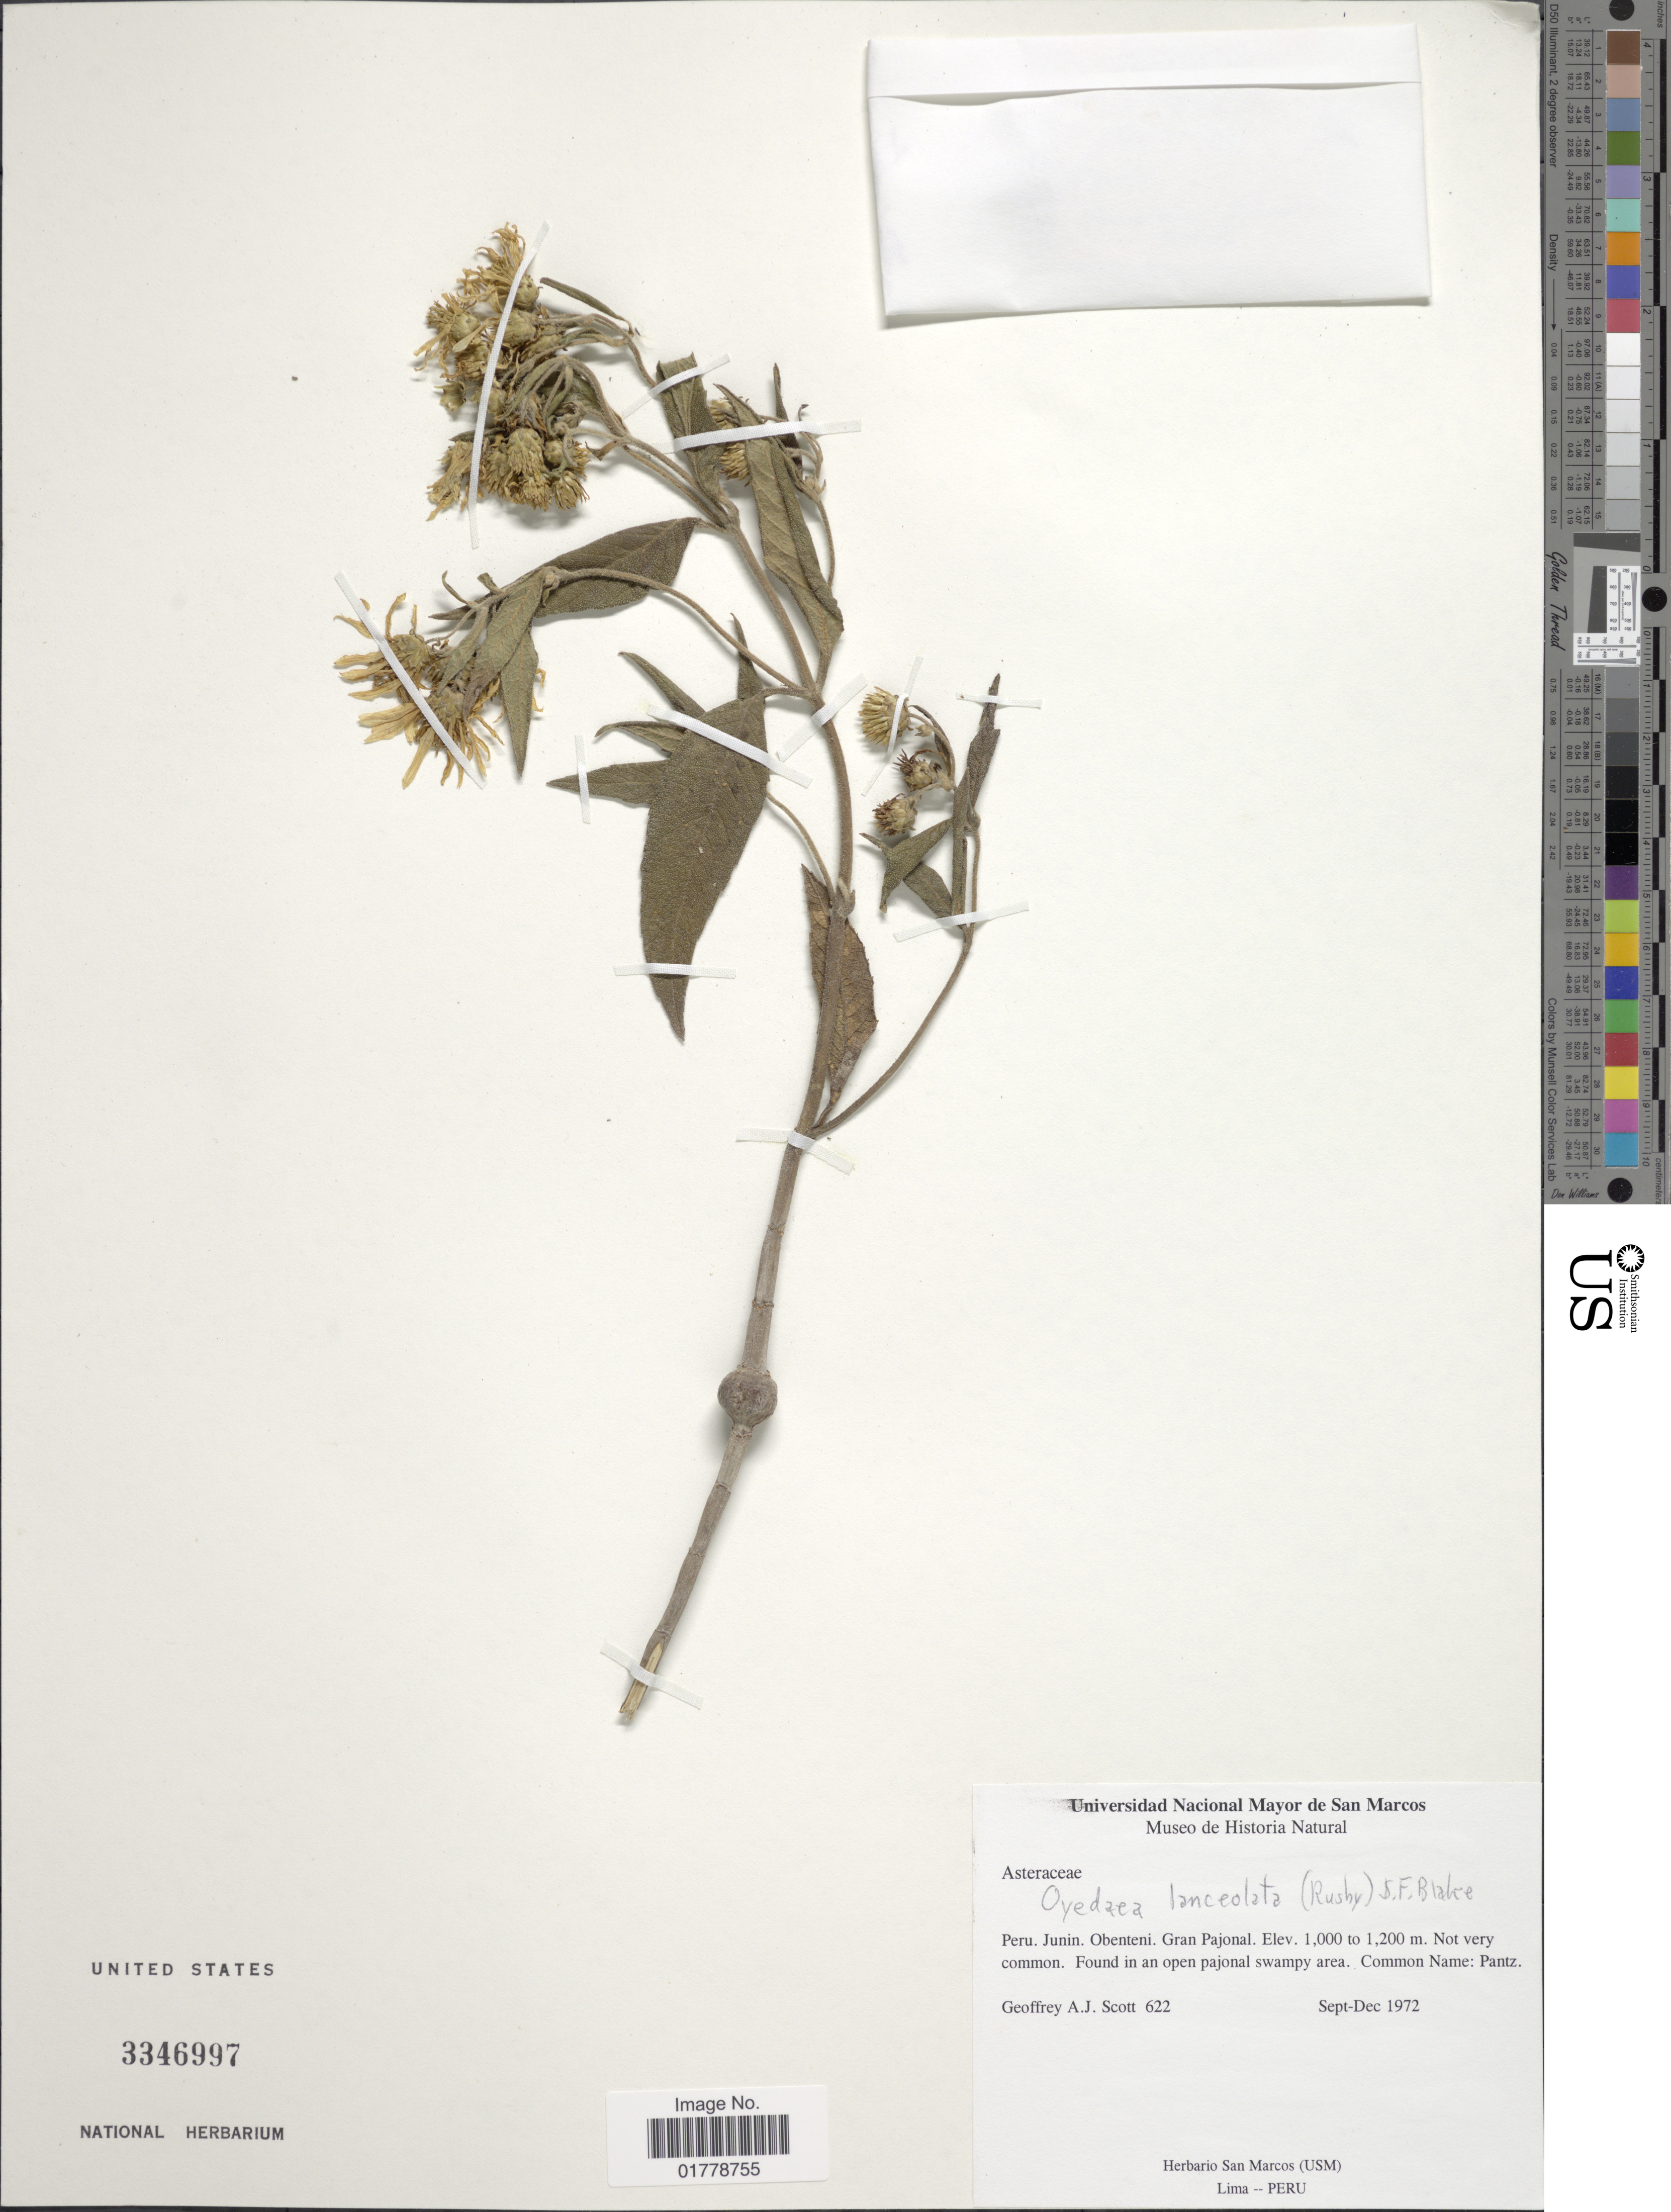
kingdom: Plantae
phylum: Tracheophyta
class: Magnoliopsida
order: Asterales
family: Asteraceae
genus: Oyedaea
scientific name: Oyedaea lanceolata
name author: (Rusby) S.F. Blake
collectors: G. Scott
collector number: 622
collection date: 1972-09/1972-12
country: Peru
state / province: Junín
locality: Peru. Junin. Obenteni. Gran Pajonal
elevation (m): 1000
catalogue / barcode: US 3346997